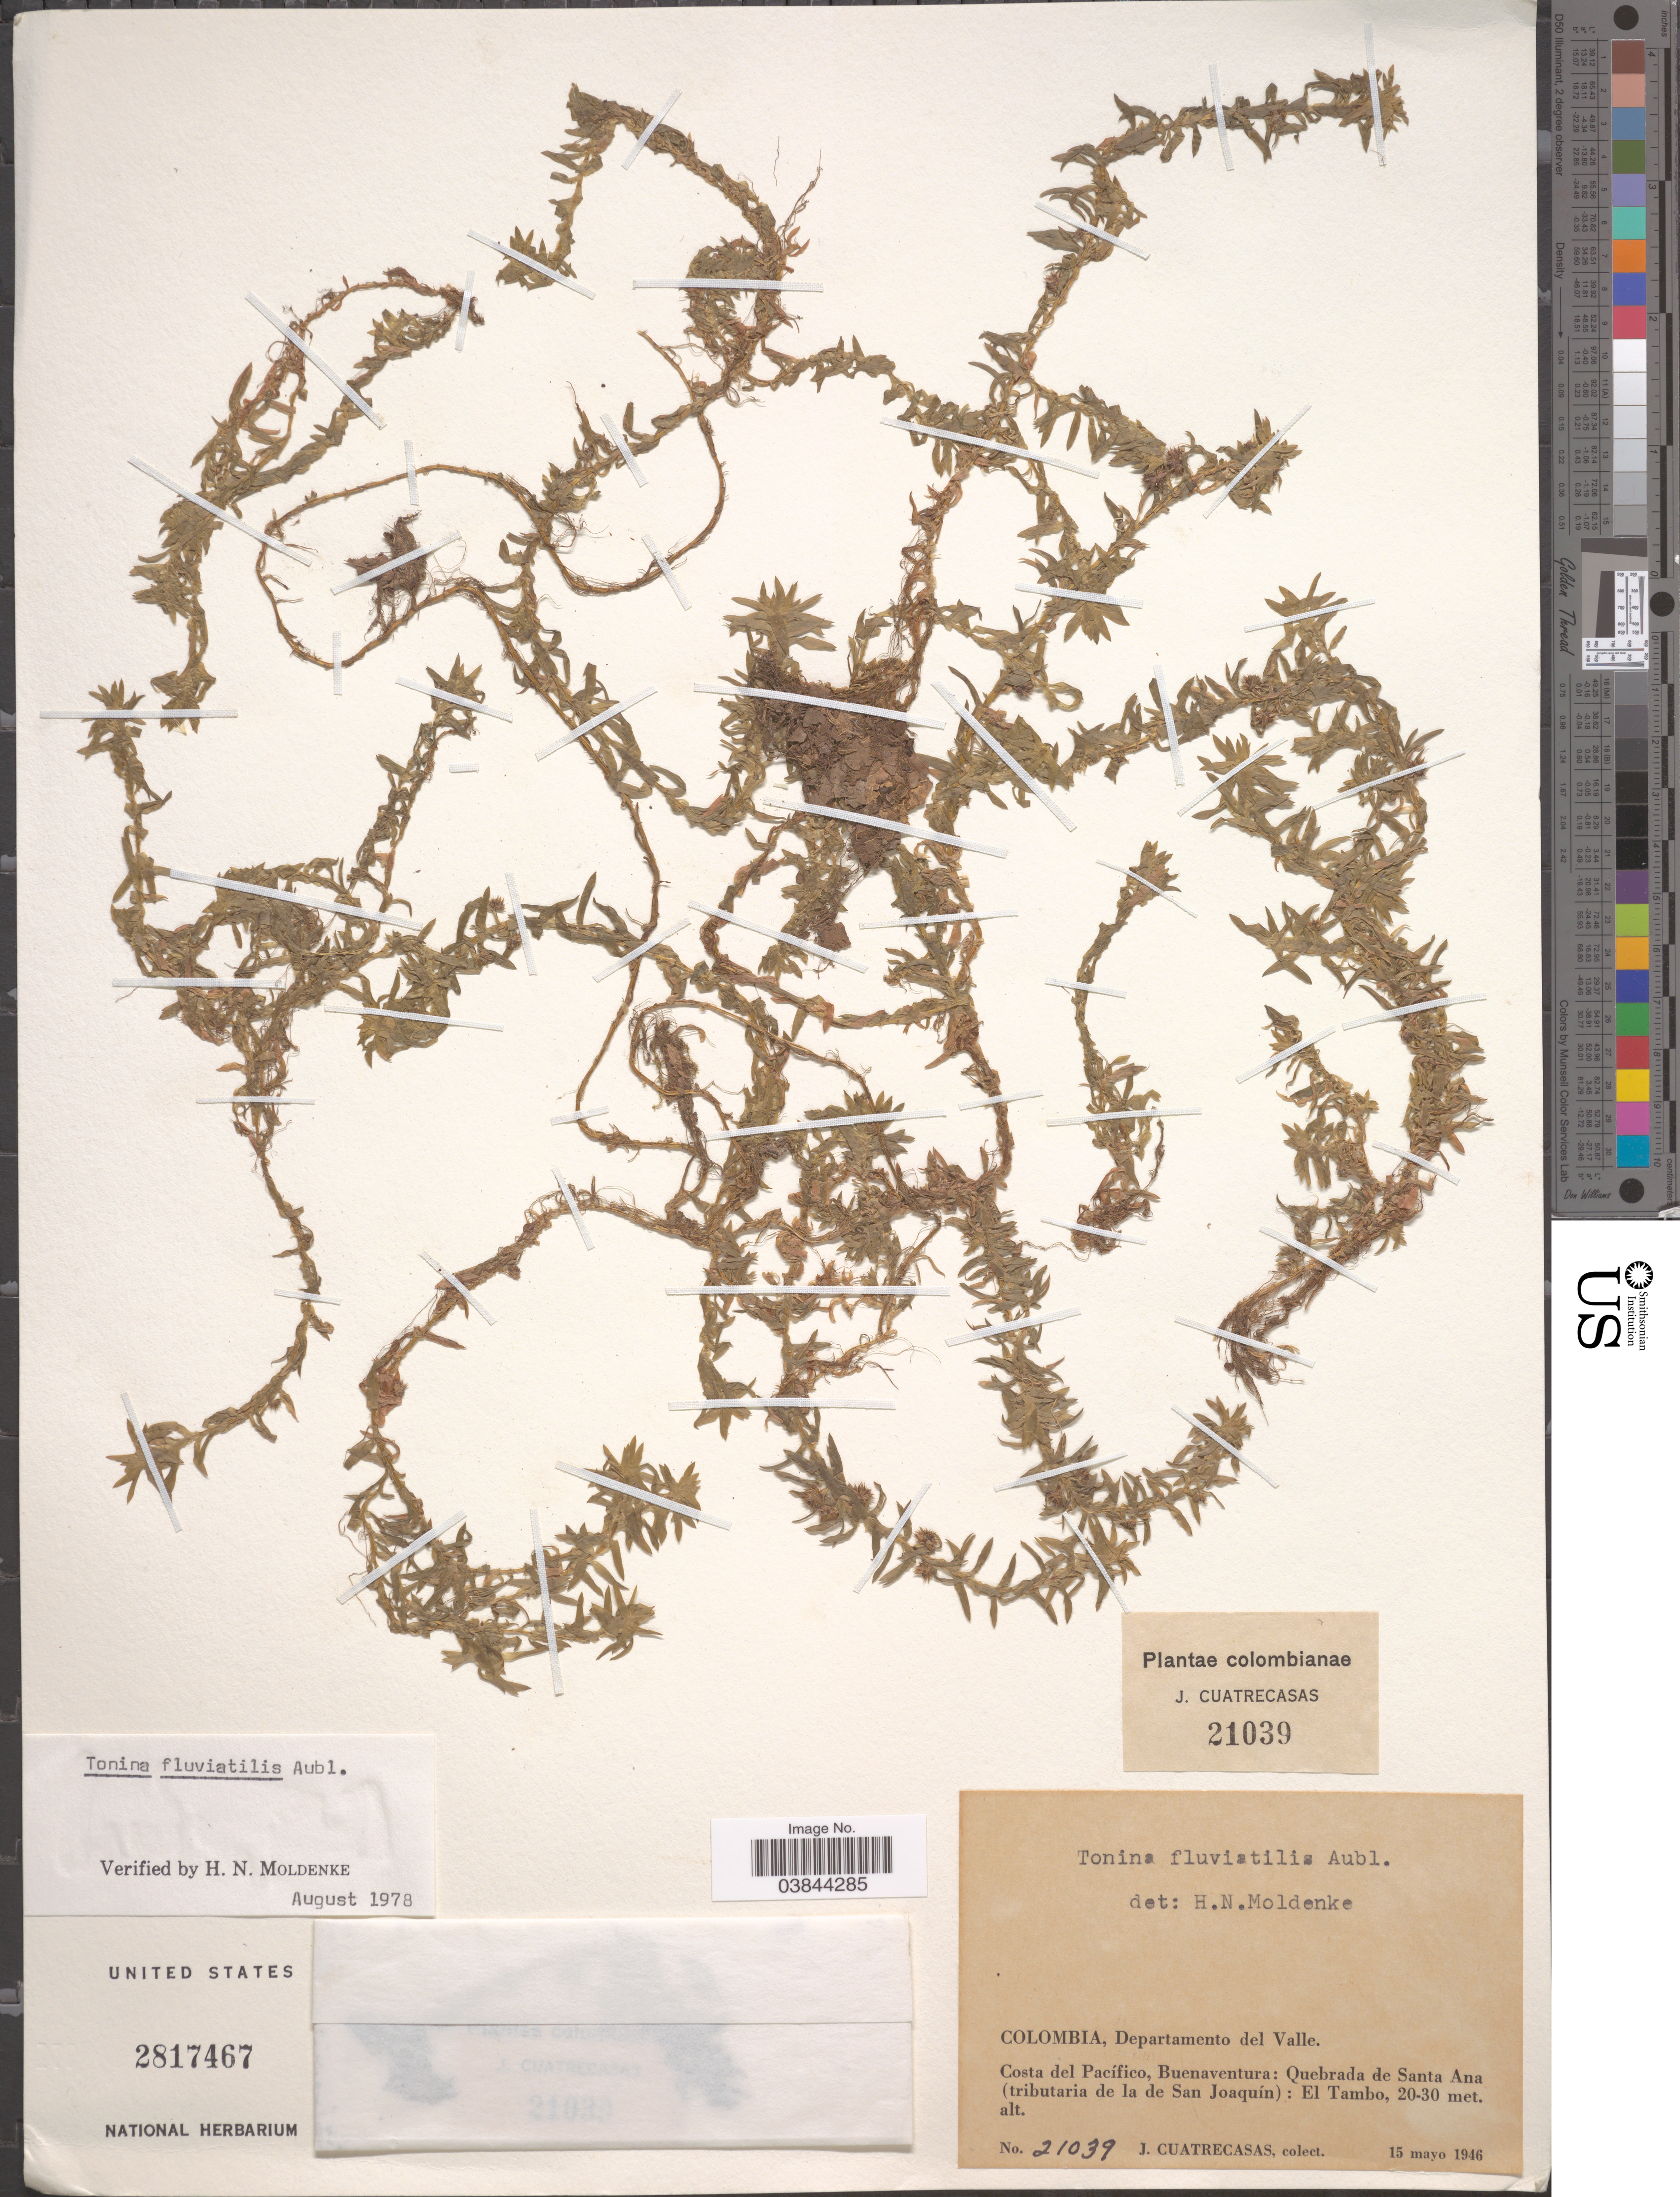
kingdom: Plantae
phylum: Tracheophyta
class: Liliopsida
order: Poales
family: Eriocaulaceae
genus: Tonina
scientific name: Tonina fluviatilis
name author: Aubl.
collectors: J. Cuatrecasas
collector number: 21039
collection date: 1946-05-15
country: Colombia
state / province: Valle del Cauca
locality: Departamento del Valle. Costa del Pacífico, Buenaventura: Quebrada de Santa Ana (tributaria de la de San Joaquín): El Tambo.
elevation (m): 20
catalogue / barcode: US 2817467